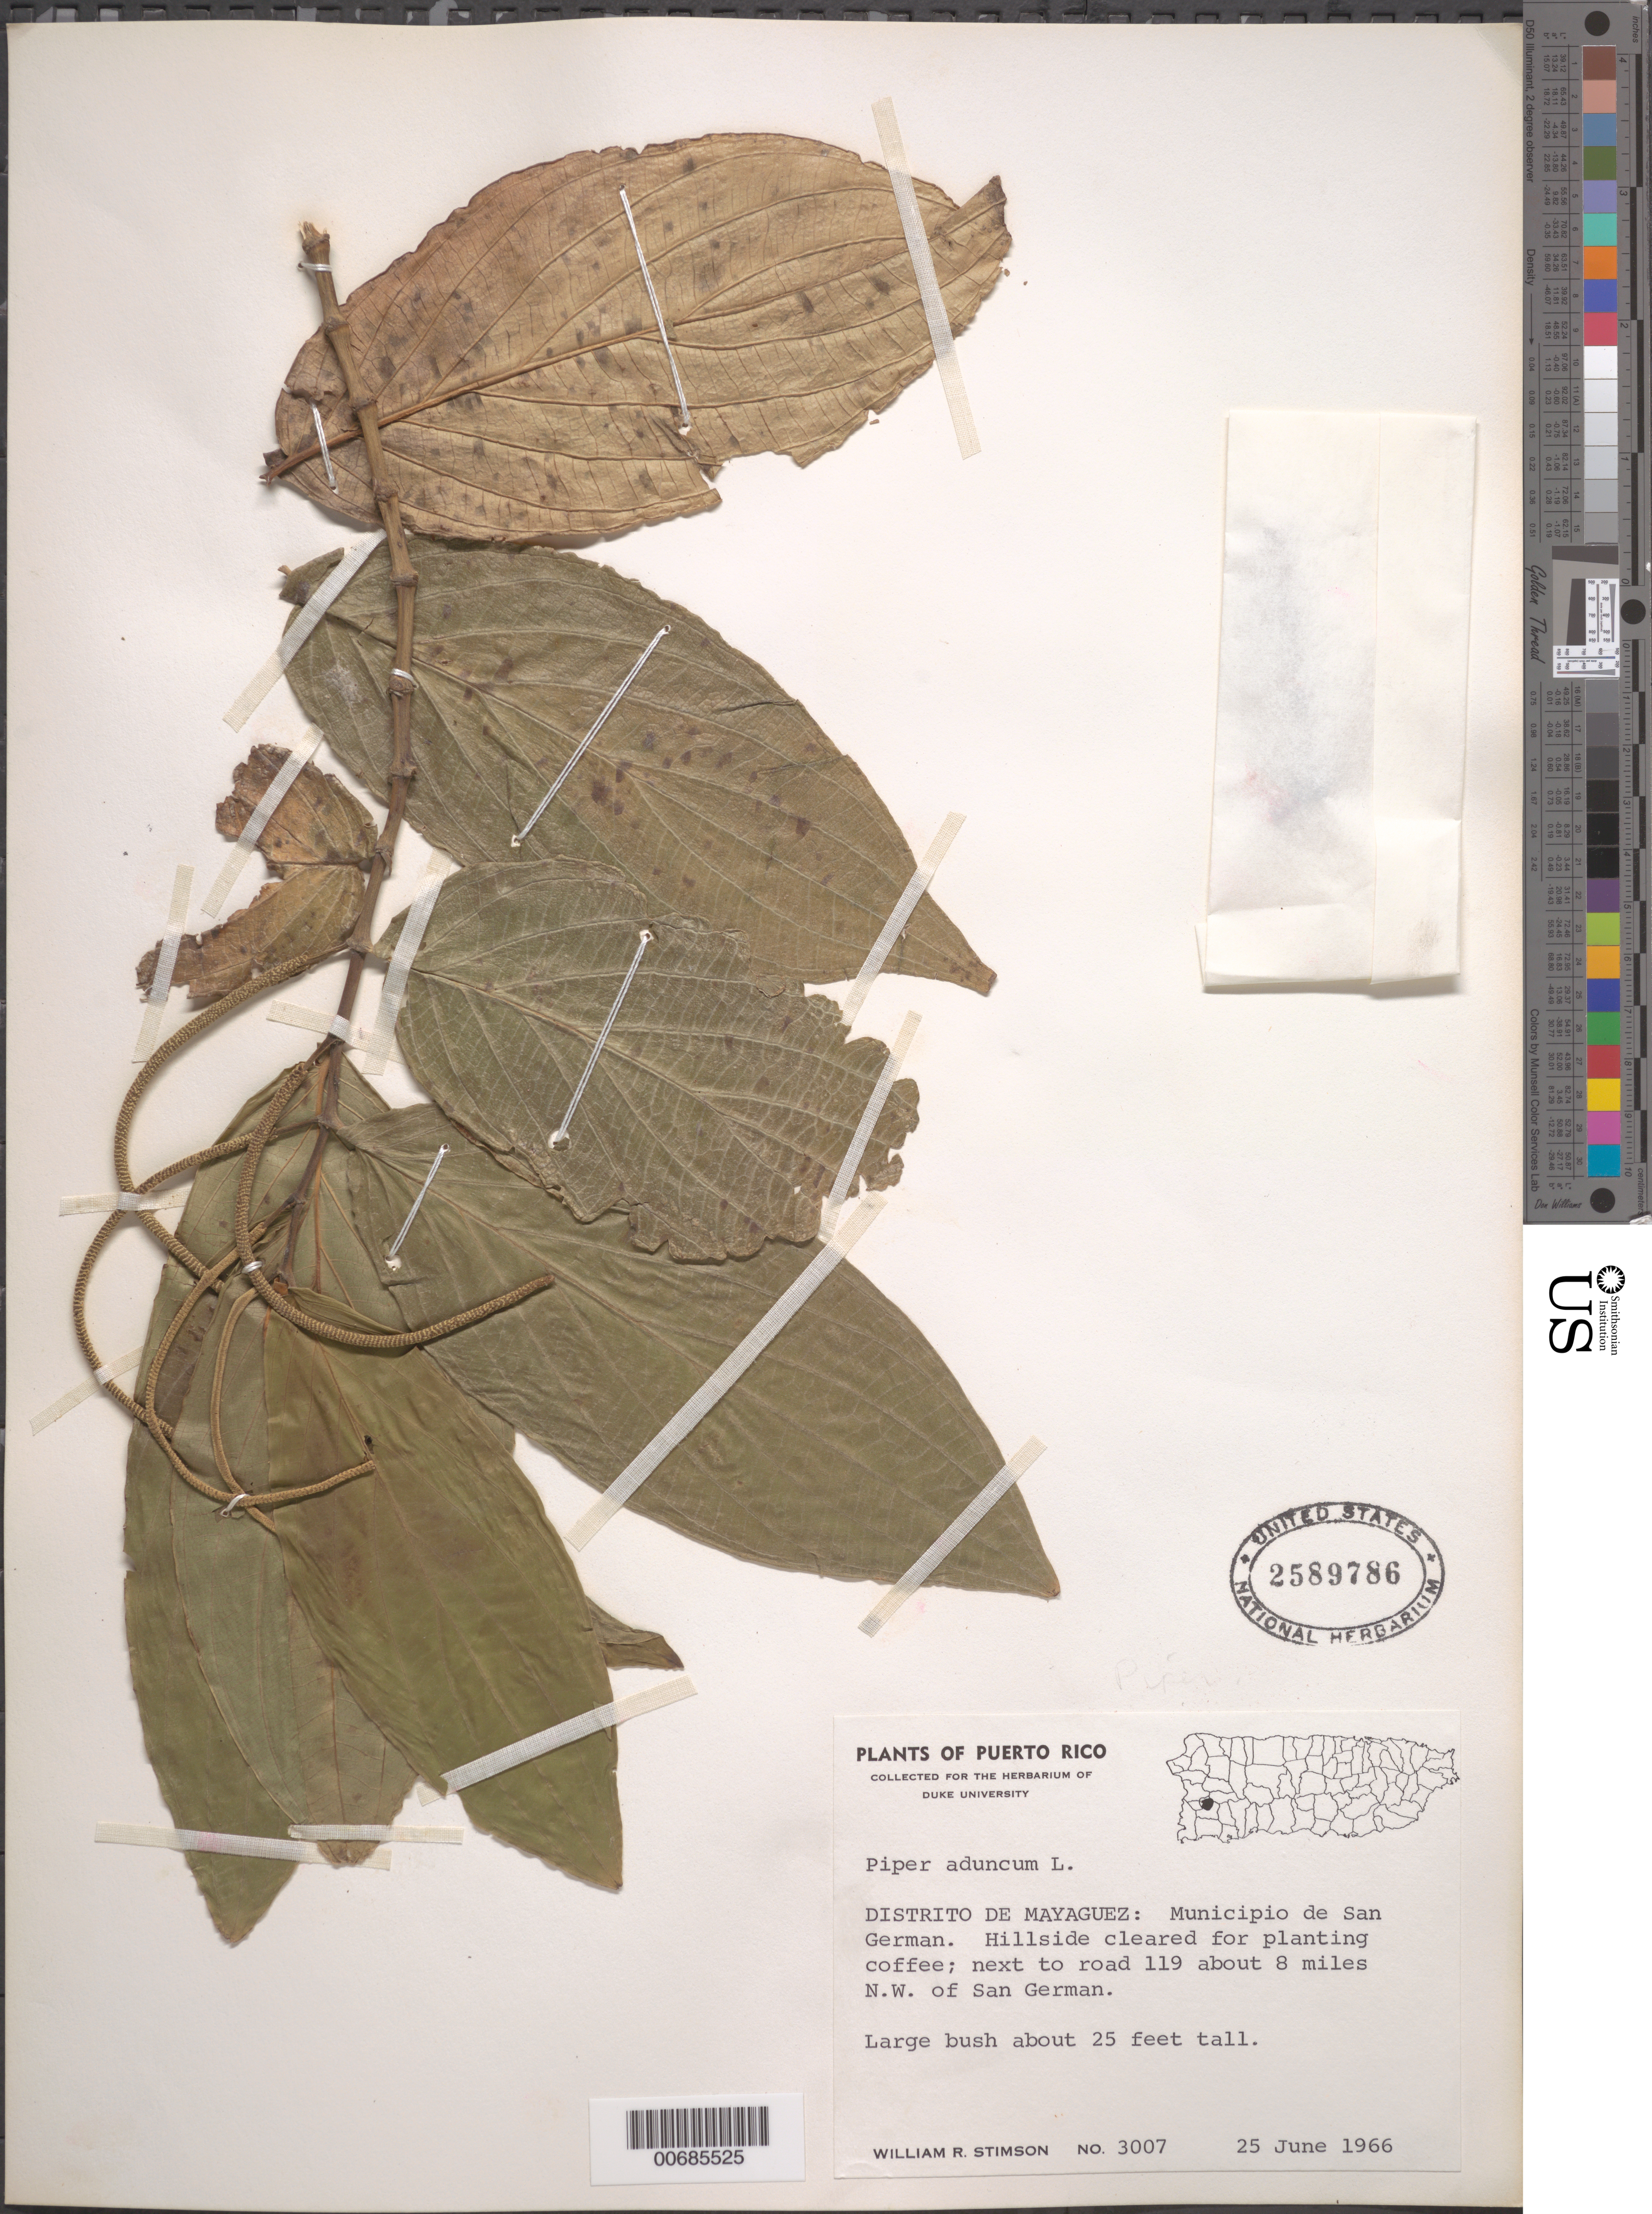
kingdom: Plantae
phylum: Tracheophyta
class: Magnoliopsida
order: Piperales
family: Piperaceae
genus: Piper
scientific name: Piper aduncum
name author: L.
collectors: W. R. Stimson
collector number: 3007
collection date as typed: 25 Jun 1966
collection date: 1966-06-25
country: Puerto Rico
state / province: Mayaguez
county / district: San German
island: Greater Antilles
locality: Next to road about 8 miles NW of San German.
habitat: Hillside cleared for planting coffee.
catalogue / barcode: US 2589786